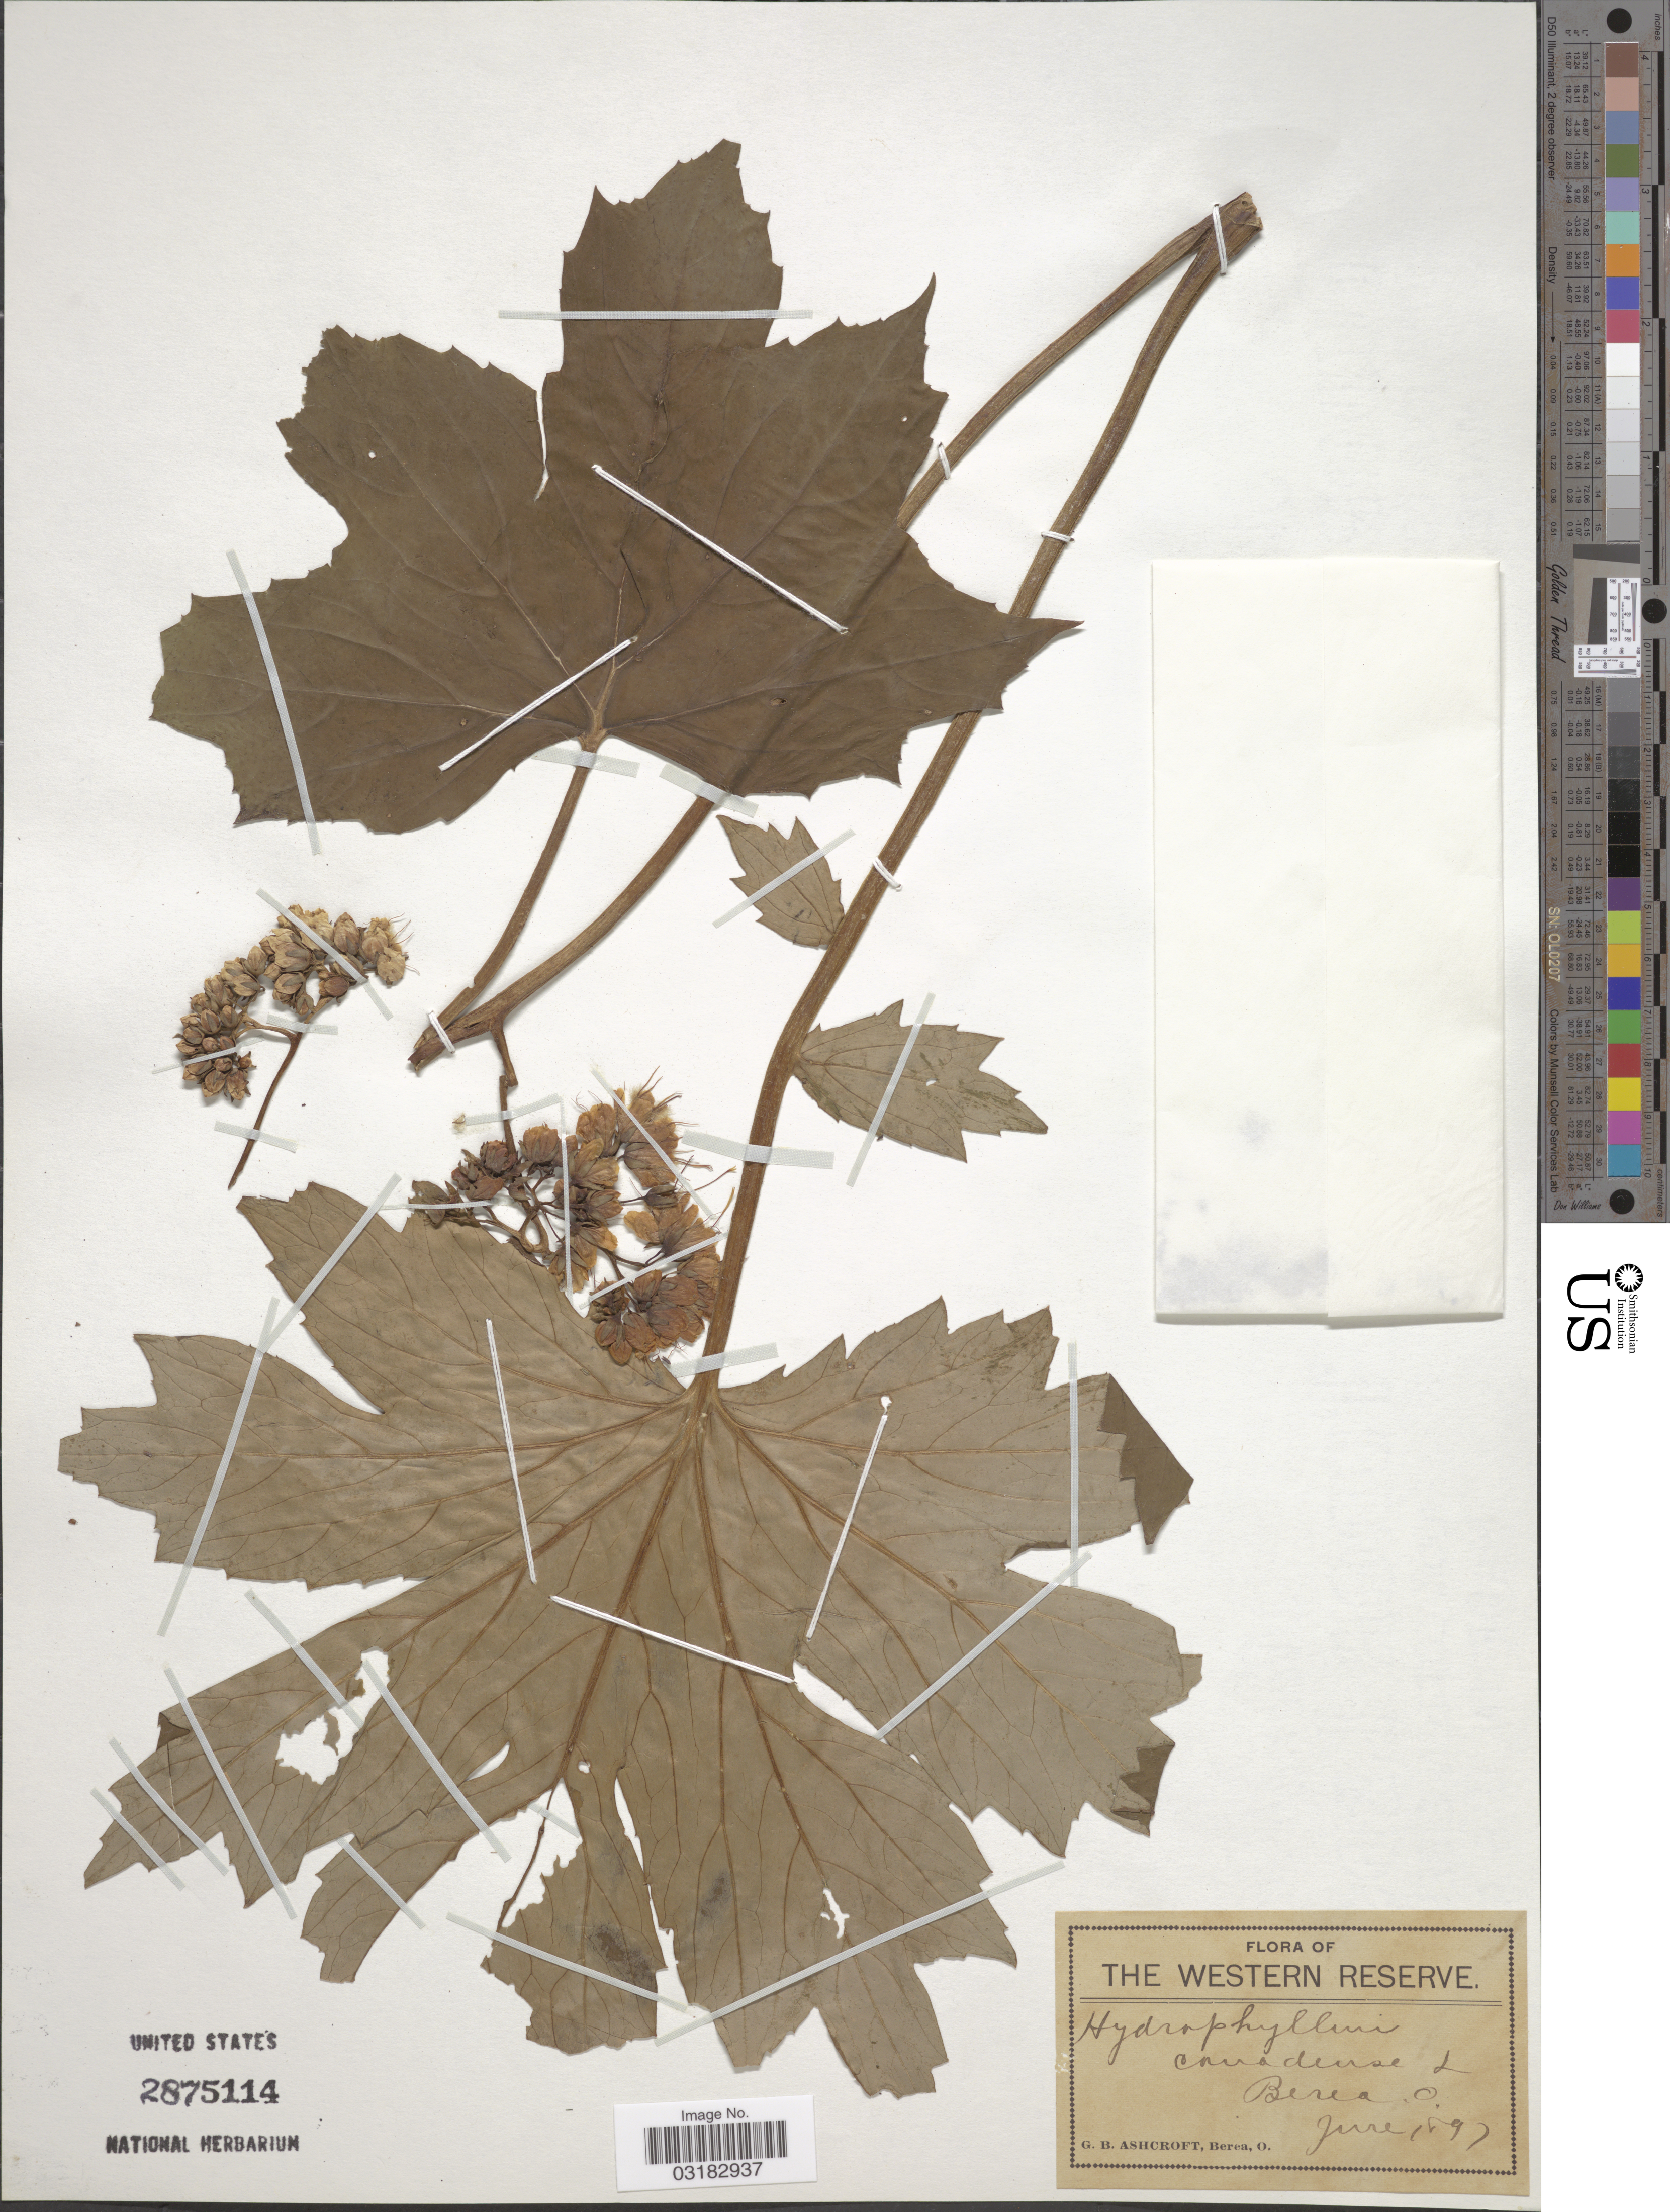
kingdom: Plantae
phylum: Tracheophyta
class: Magnoliopsida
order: Boraginales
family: Hydrophyllaceae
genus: Hydrophyllum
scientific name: Hydrophyllum canadense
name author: L.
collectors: G. Ashcroft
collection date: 1897-06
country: United States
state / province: Ohio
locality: Western Reserve. Berea.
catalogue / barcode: US 2875114